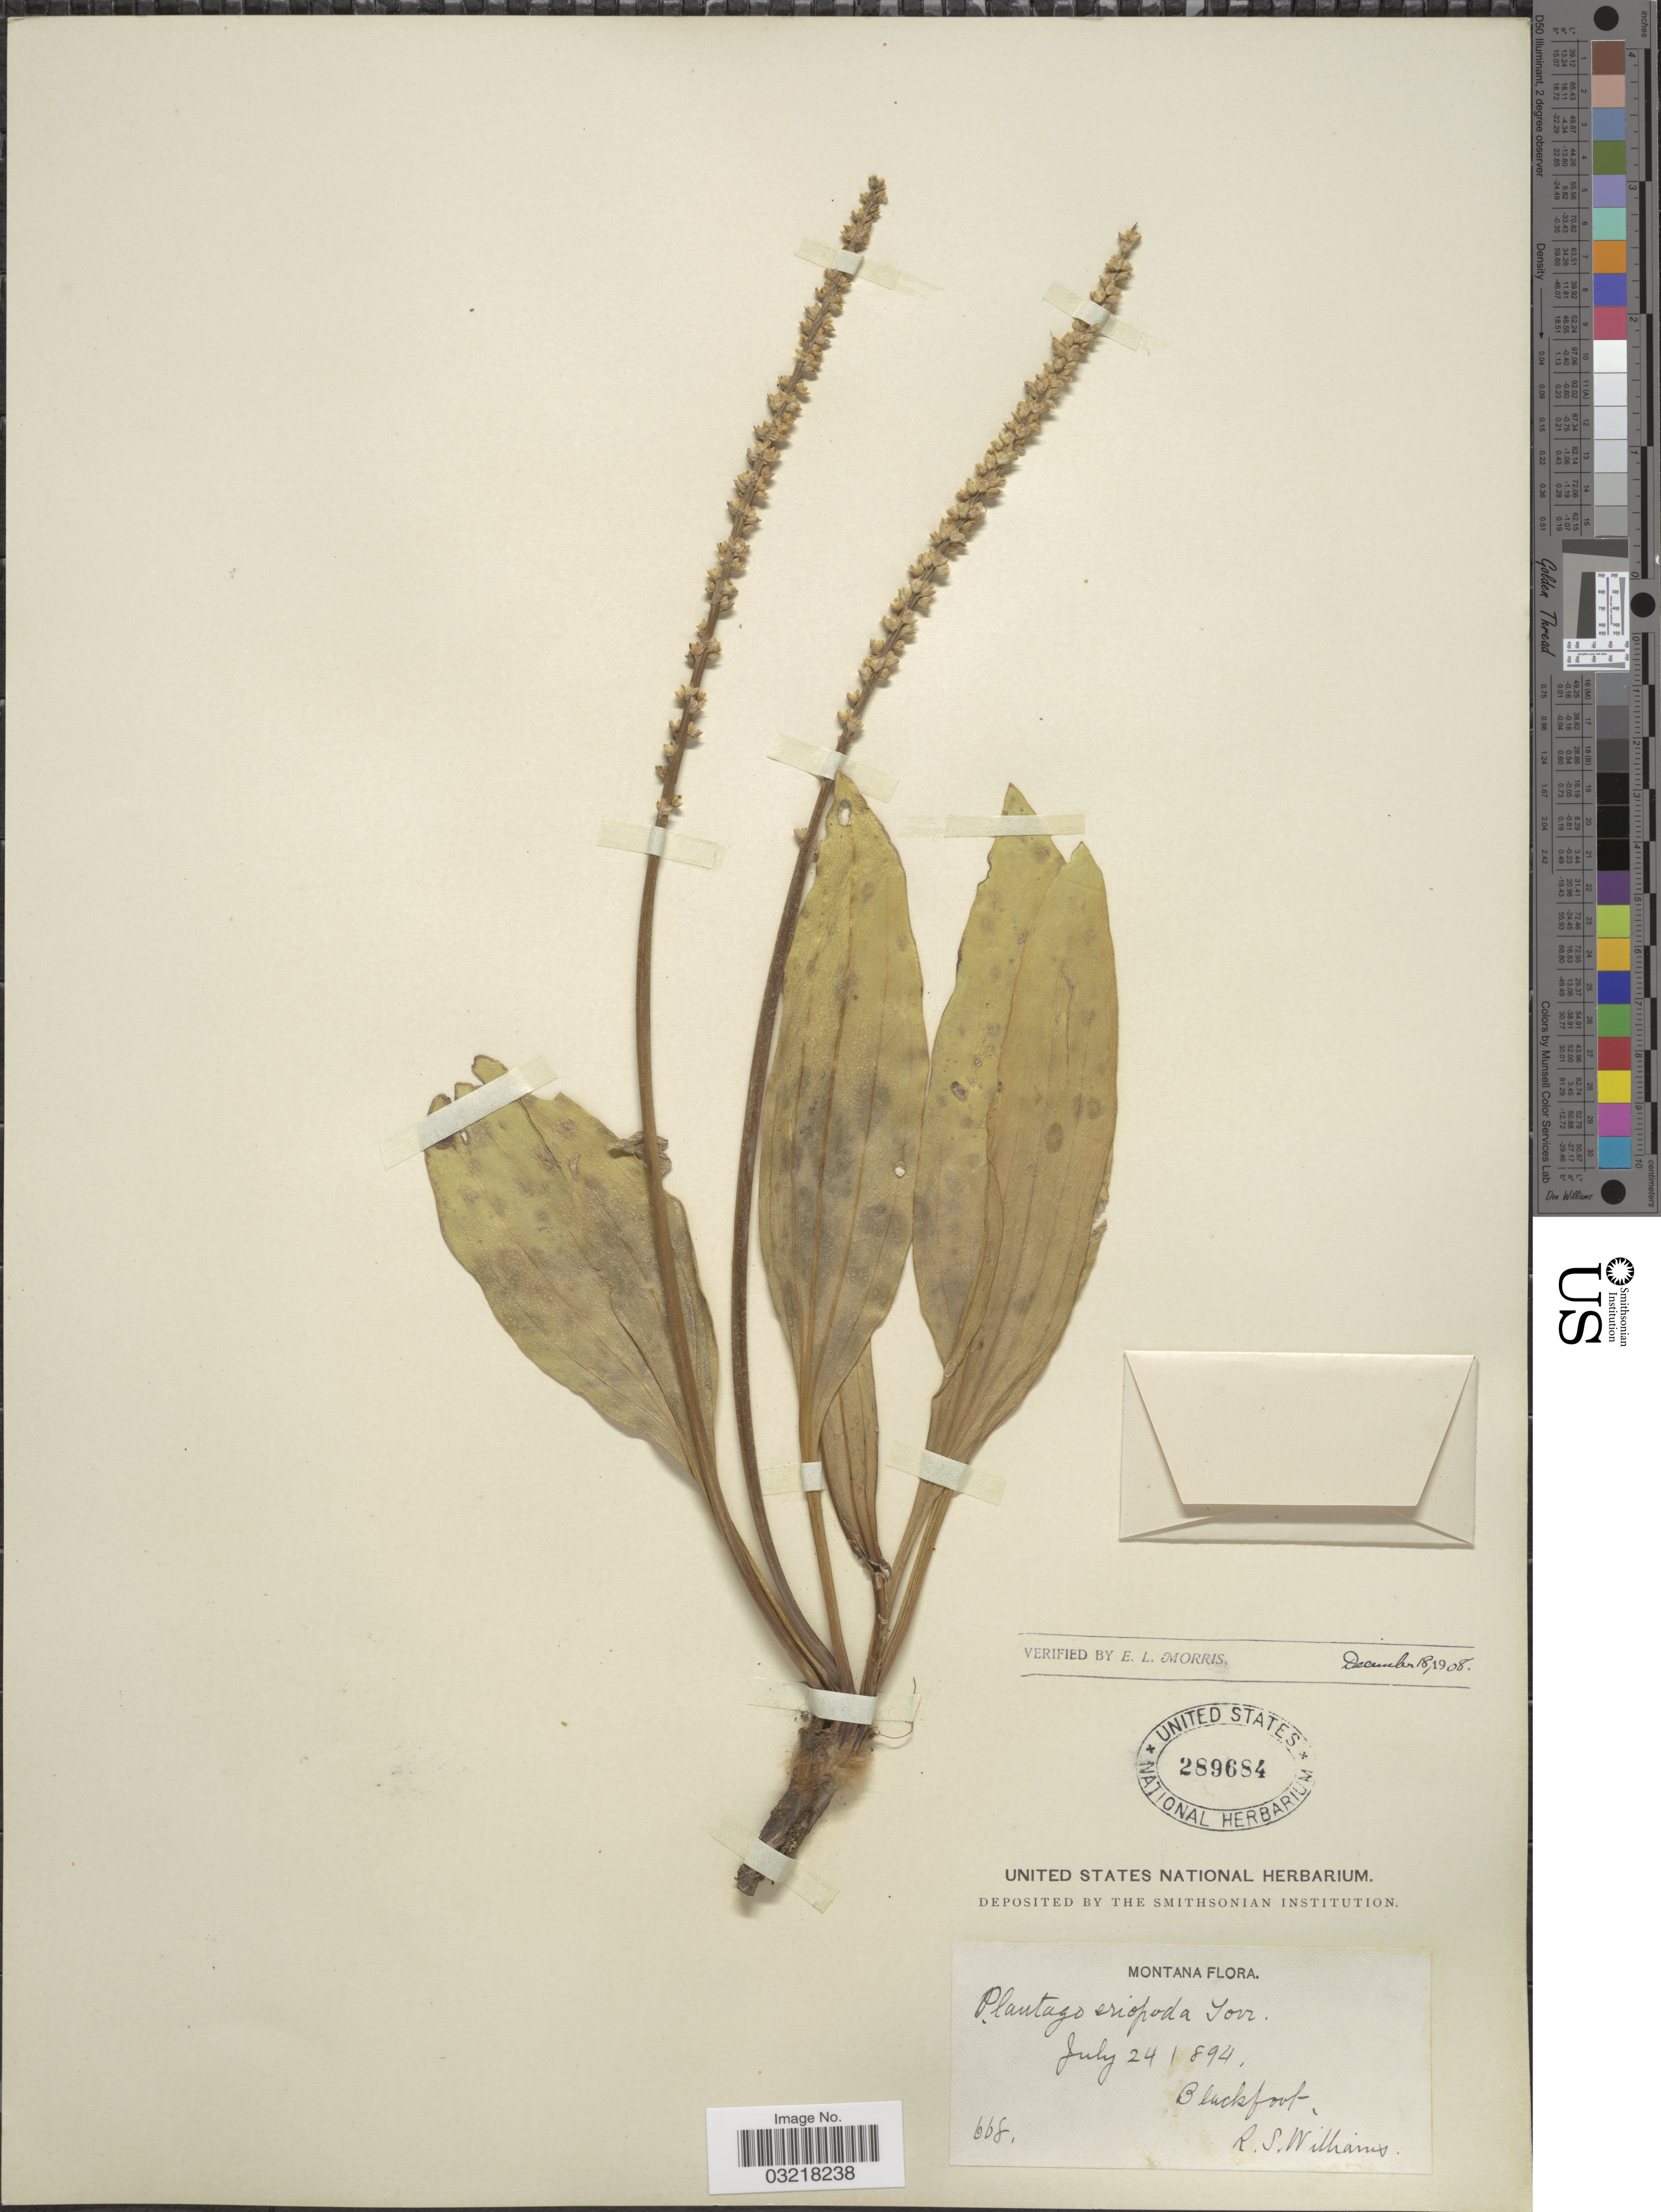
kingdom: Plantae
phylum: Tracheophyta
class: Magnoliopsida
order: Lamiales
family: Plantaginaceae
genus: Plantago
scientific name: Plantago eriopoda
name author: Torr.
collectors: R. S. Williams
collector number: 668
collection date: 1894-07-24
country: United States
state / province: Montana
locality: Blackfoot.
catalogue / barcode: US 289684